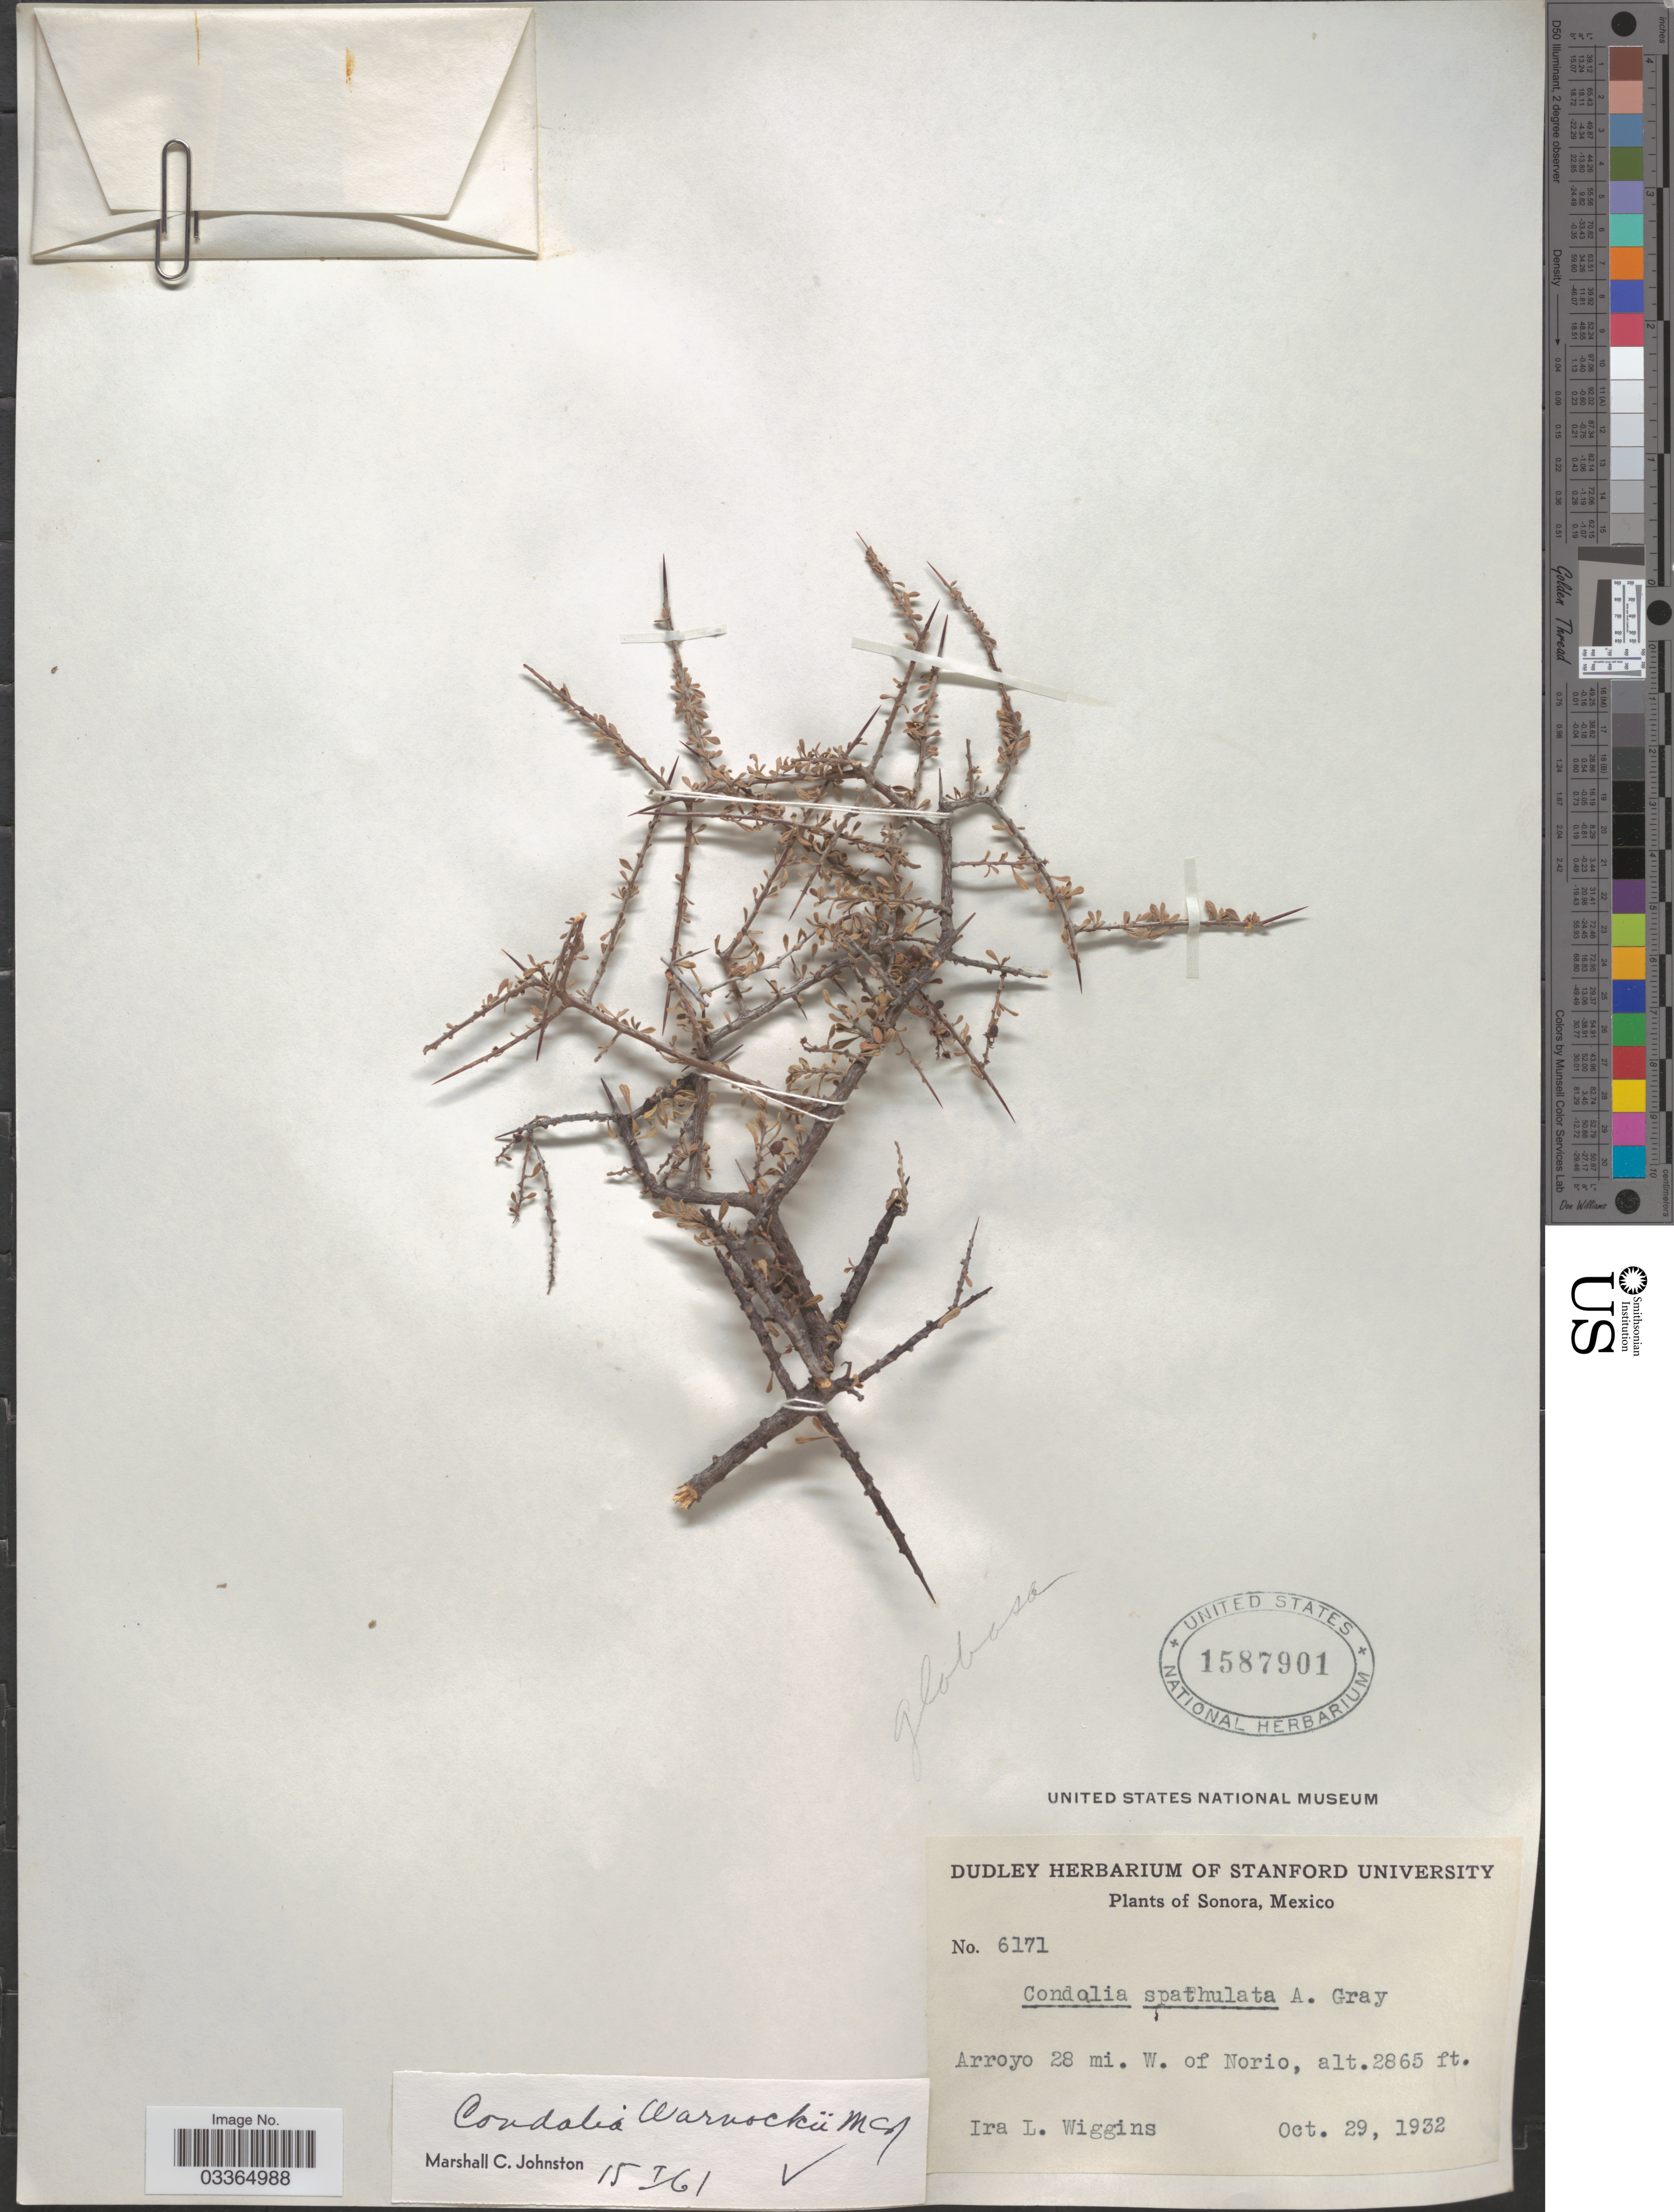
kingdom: Plantae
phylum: Tracheophyta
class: Magnoliopsida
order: Rosales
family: Rhamnaceae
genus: Condalia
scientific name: Condalia warnockii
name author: M.C. Johnst.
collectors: I. L. Wiggins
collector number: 6171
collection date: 1932-10-29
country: Mexico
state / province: Sonora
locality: Arroyo 28 mi. W. of Norio.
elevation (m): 873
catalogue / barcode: US 1587901